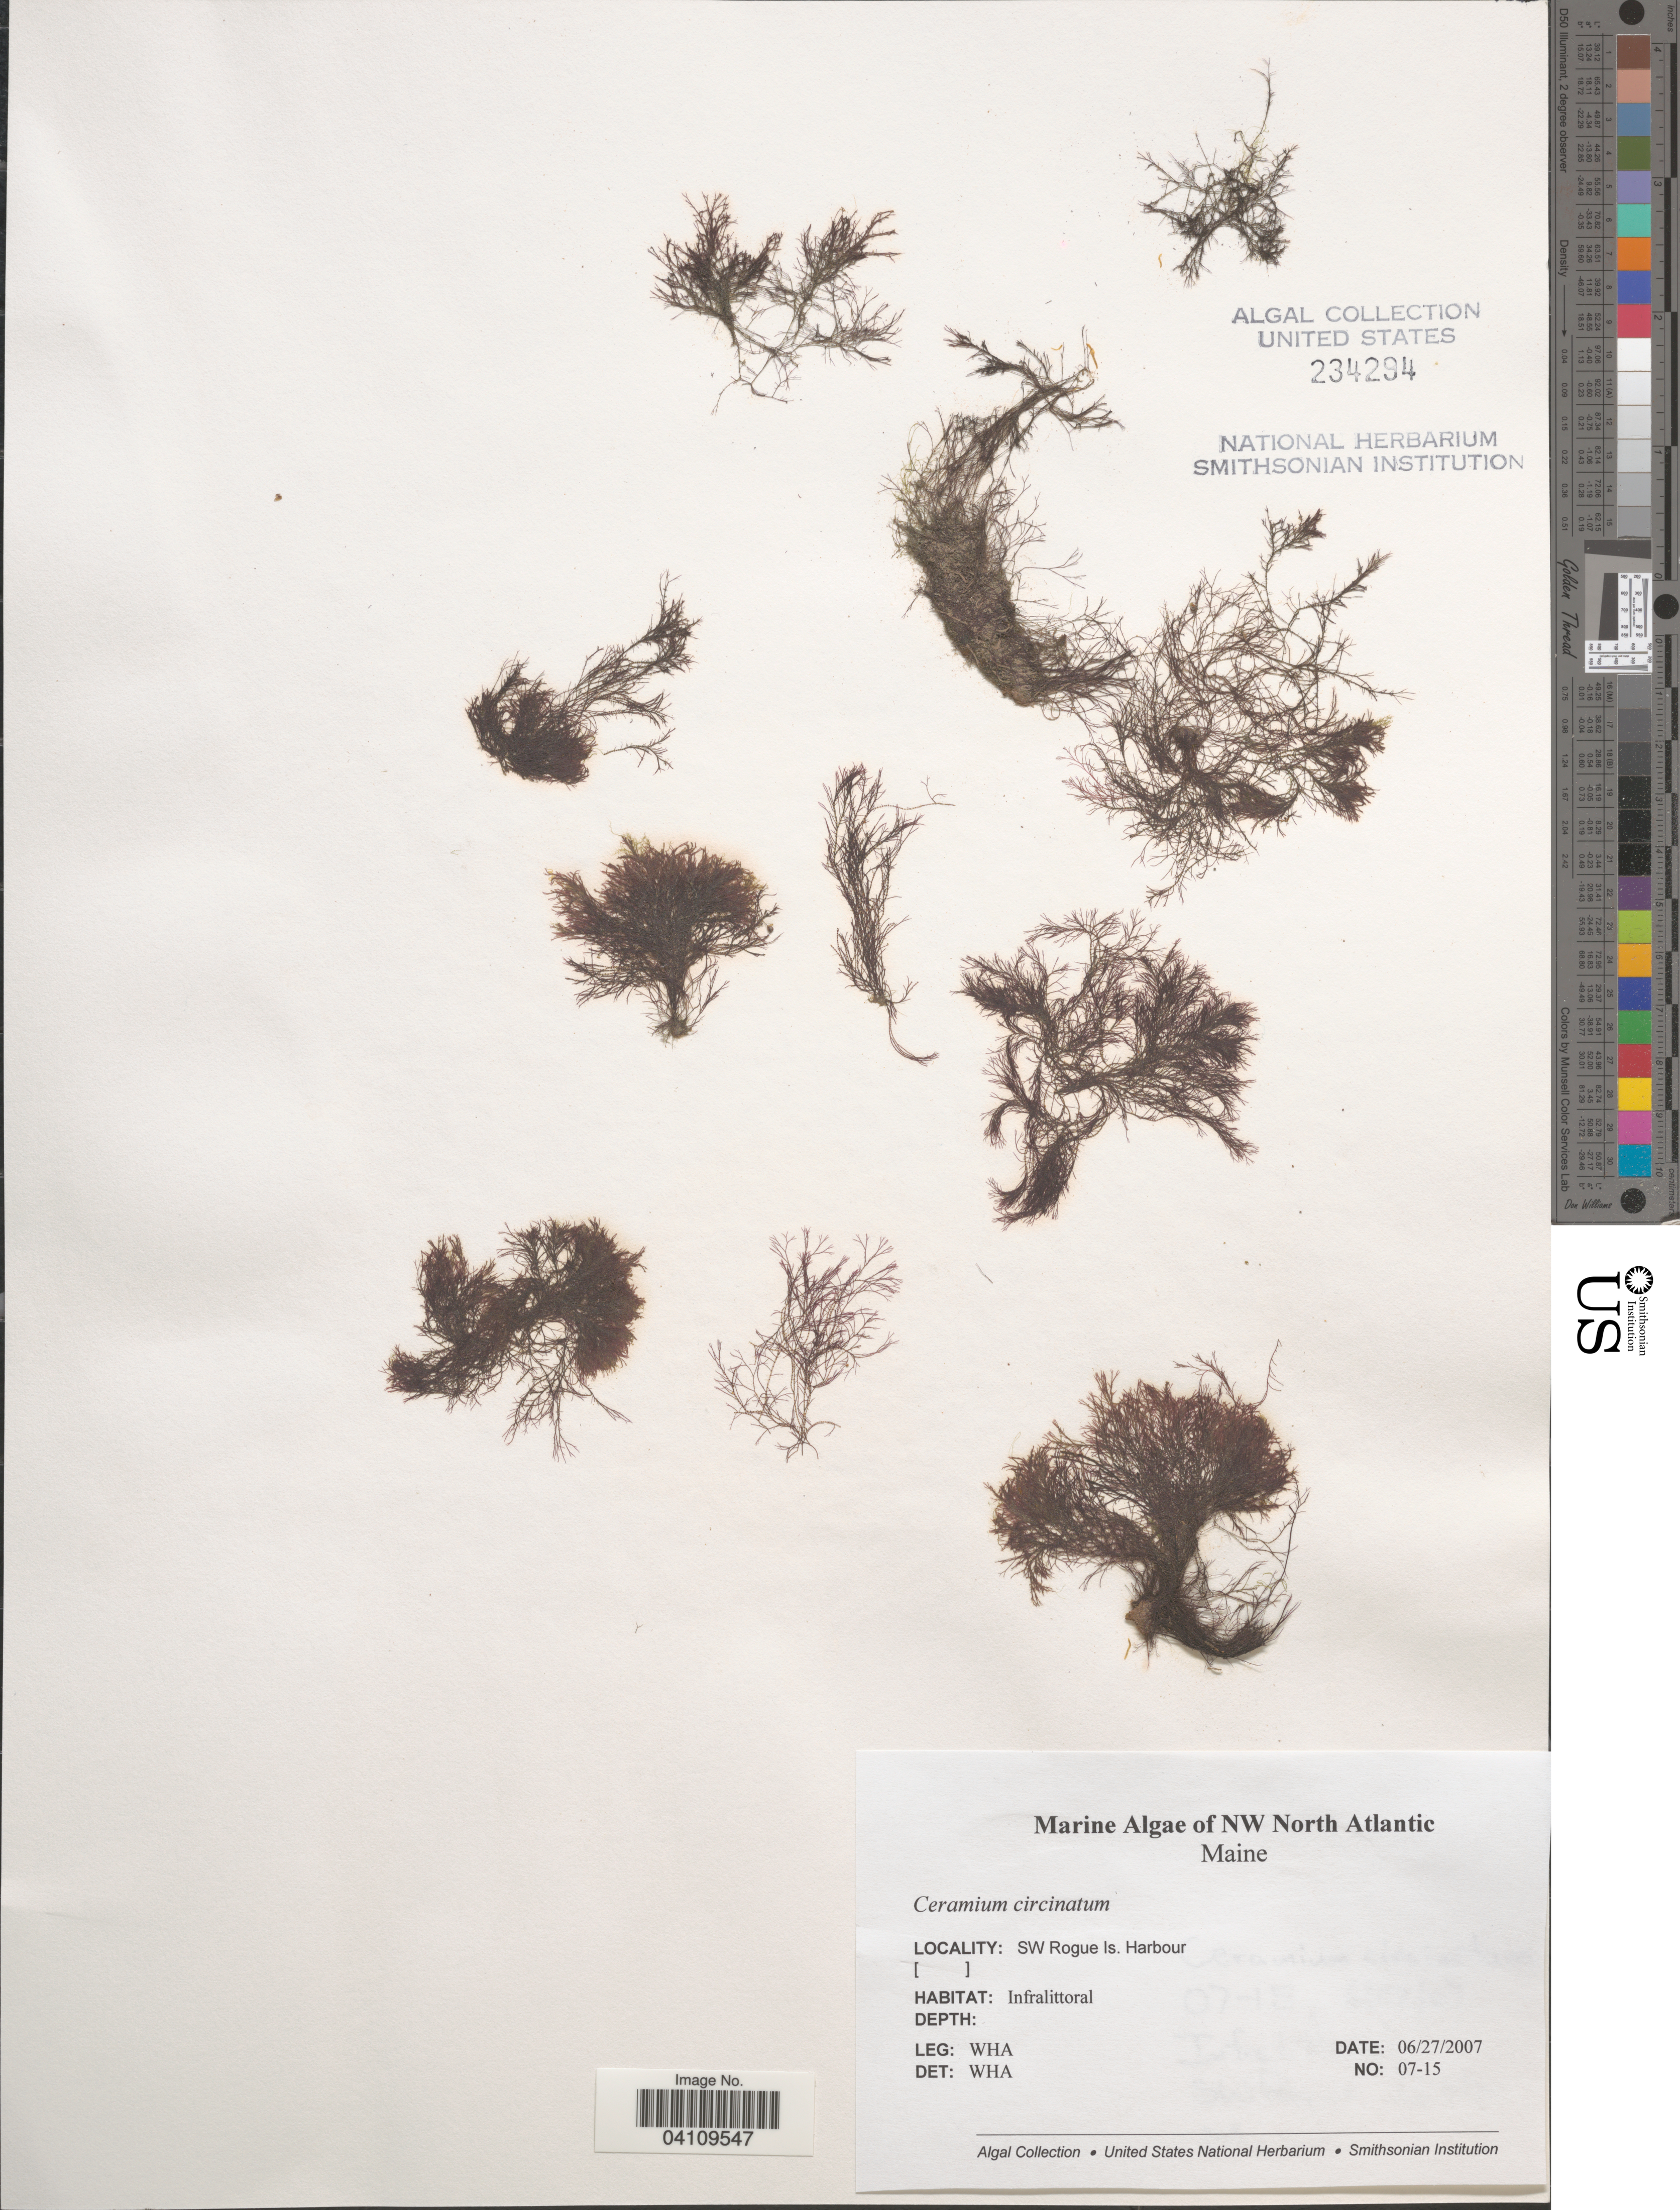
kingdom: Plantae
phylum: Rhodophyta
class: Florideophyceae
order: Ceramiales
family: Ceramiaceae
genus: Ceramium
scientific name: Ceramium circinatum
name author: (Kütz.) J. Agardh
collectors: W. H. Adey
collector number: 07-15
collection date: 2007-06-27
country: United States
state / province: Maine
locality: NW North Atlantic. SW Rogue Is. Harbour.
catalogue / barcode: US 234294